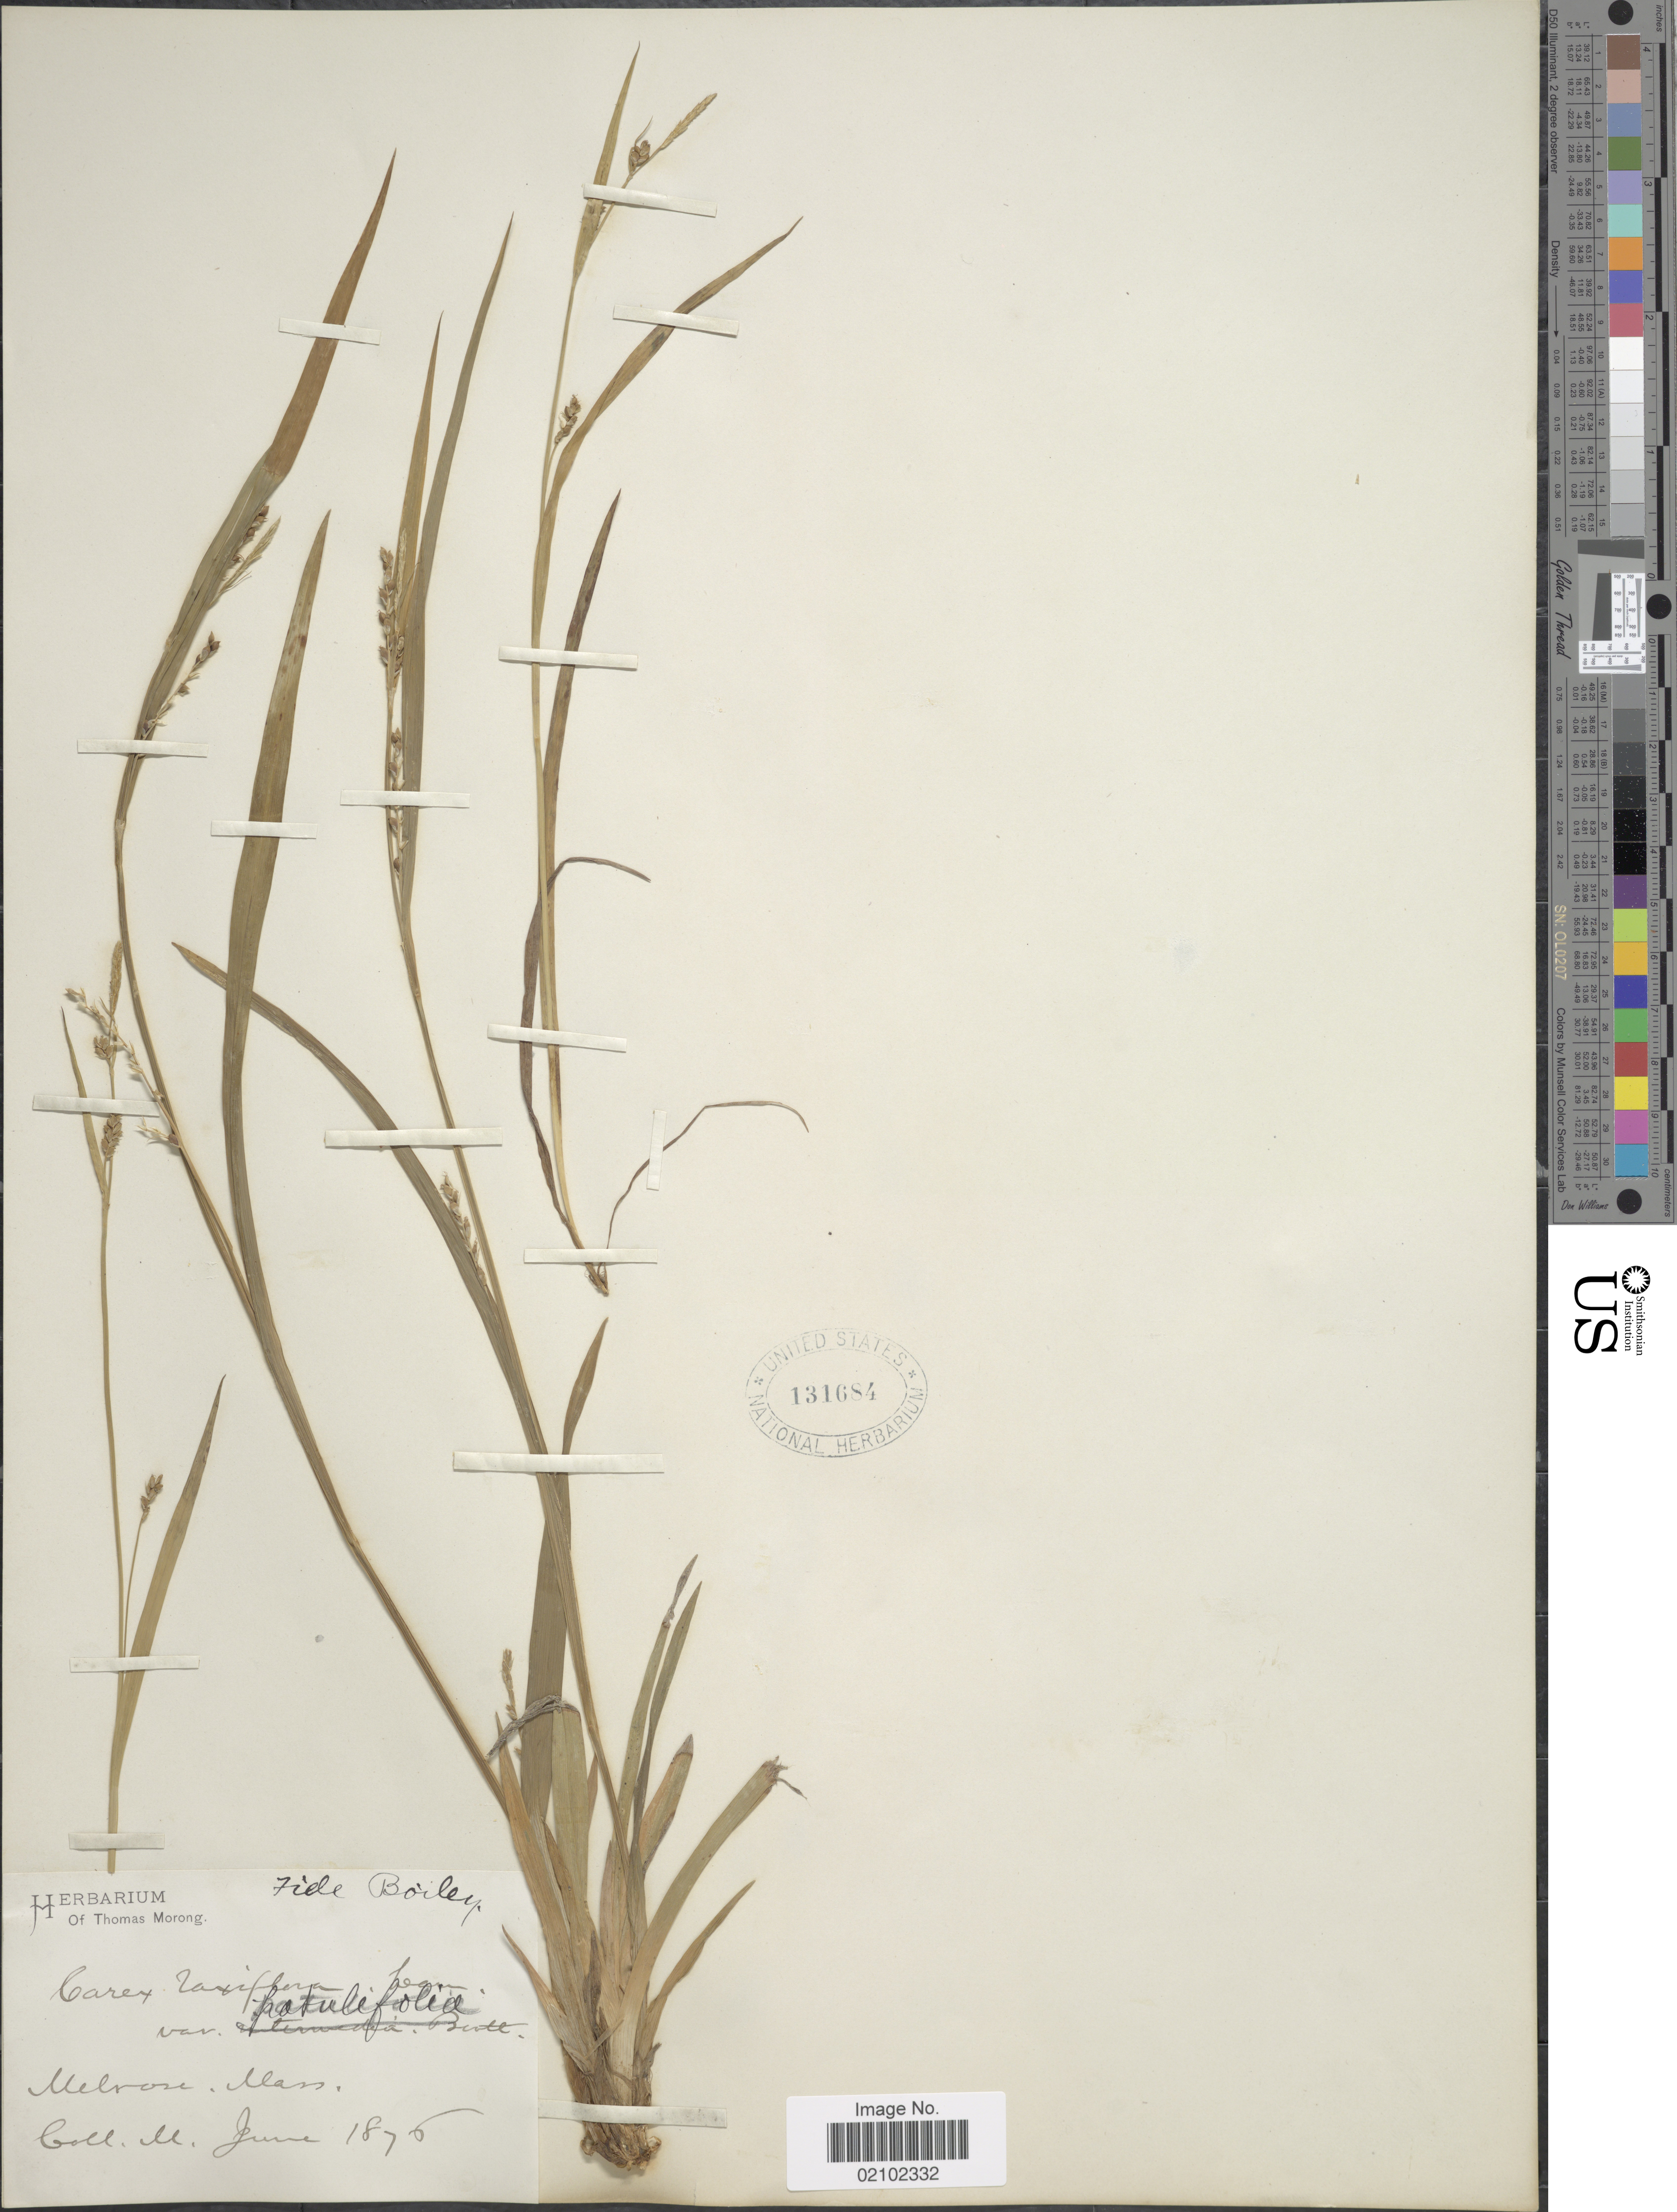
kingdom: Plantae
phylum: Tracheophyta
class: Liliopsida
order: Poales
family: Cyperaceae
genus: Carex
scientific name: Carex laxiflora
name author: Lam.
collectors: ex herb. T. Morong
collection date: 1876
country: United States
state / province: Massachusetts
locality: Melrose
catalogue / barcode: US 131684